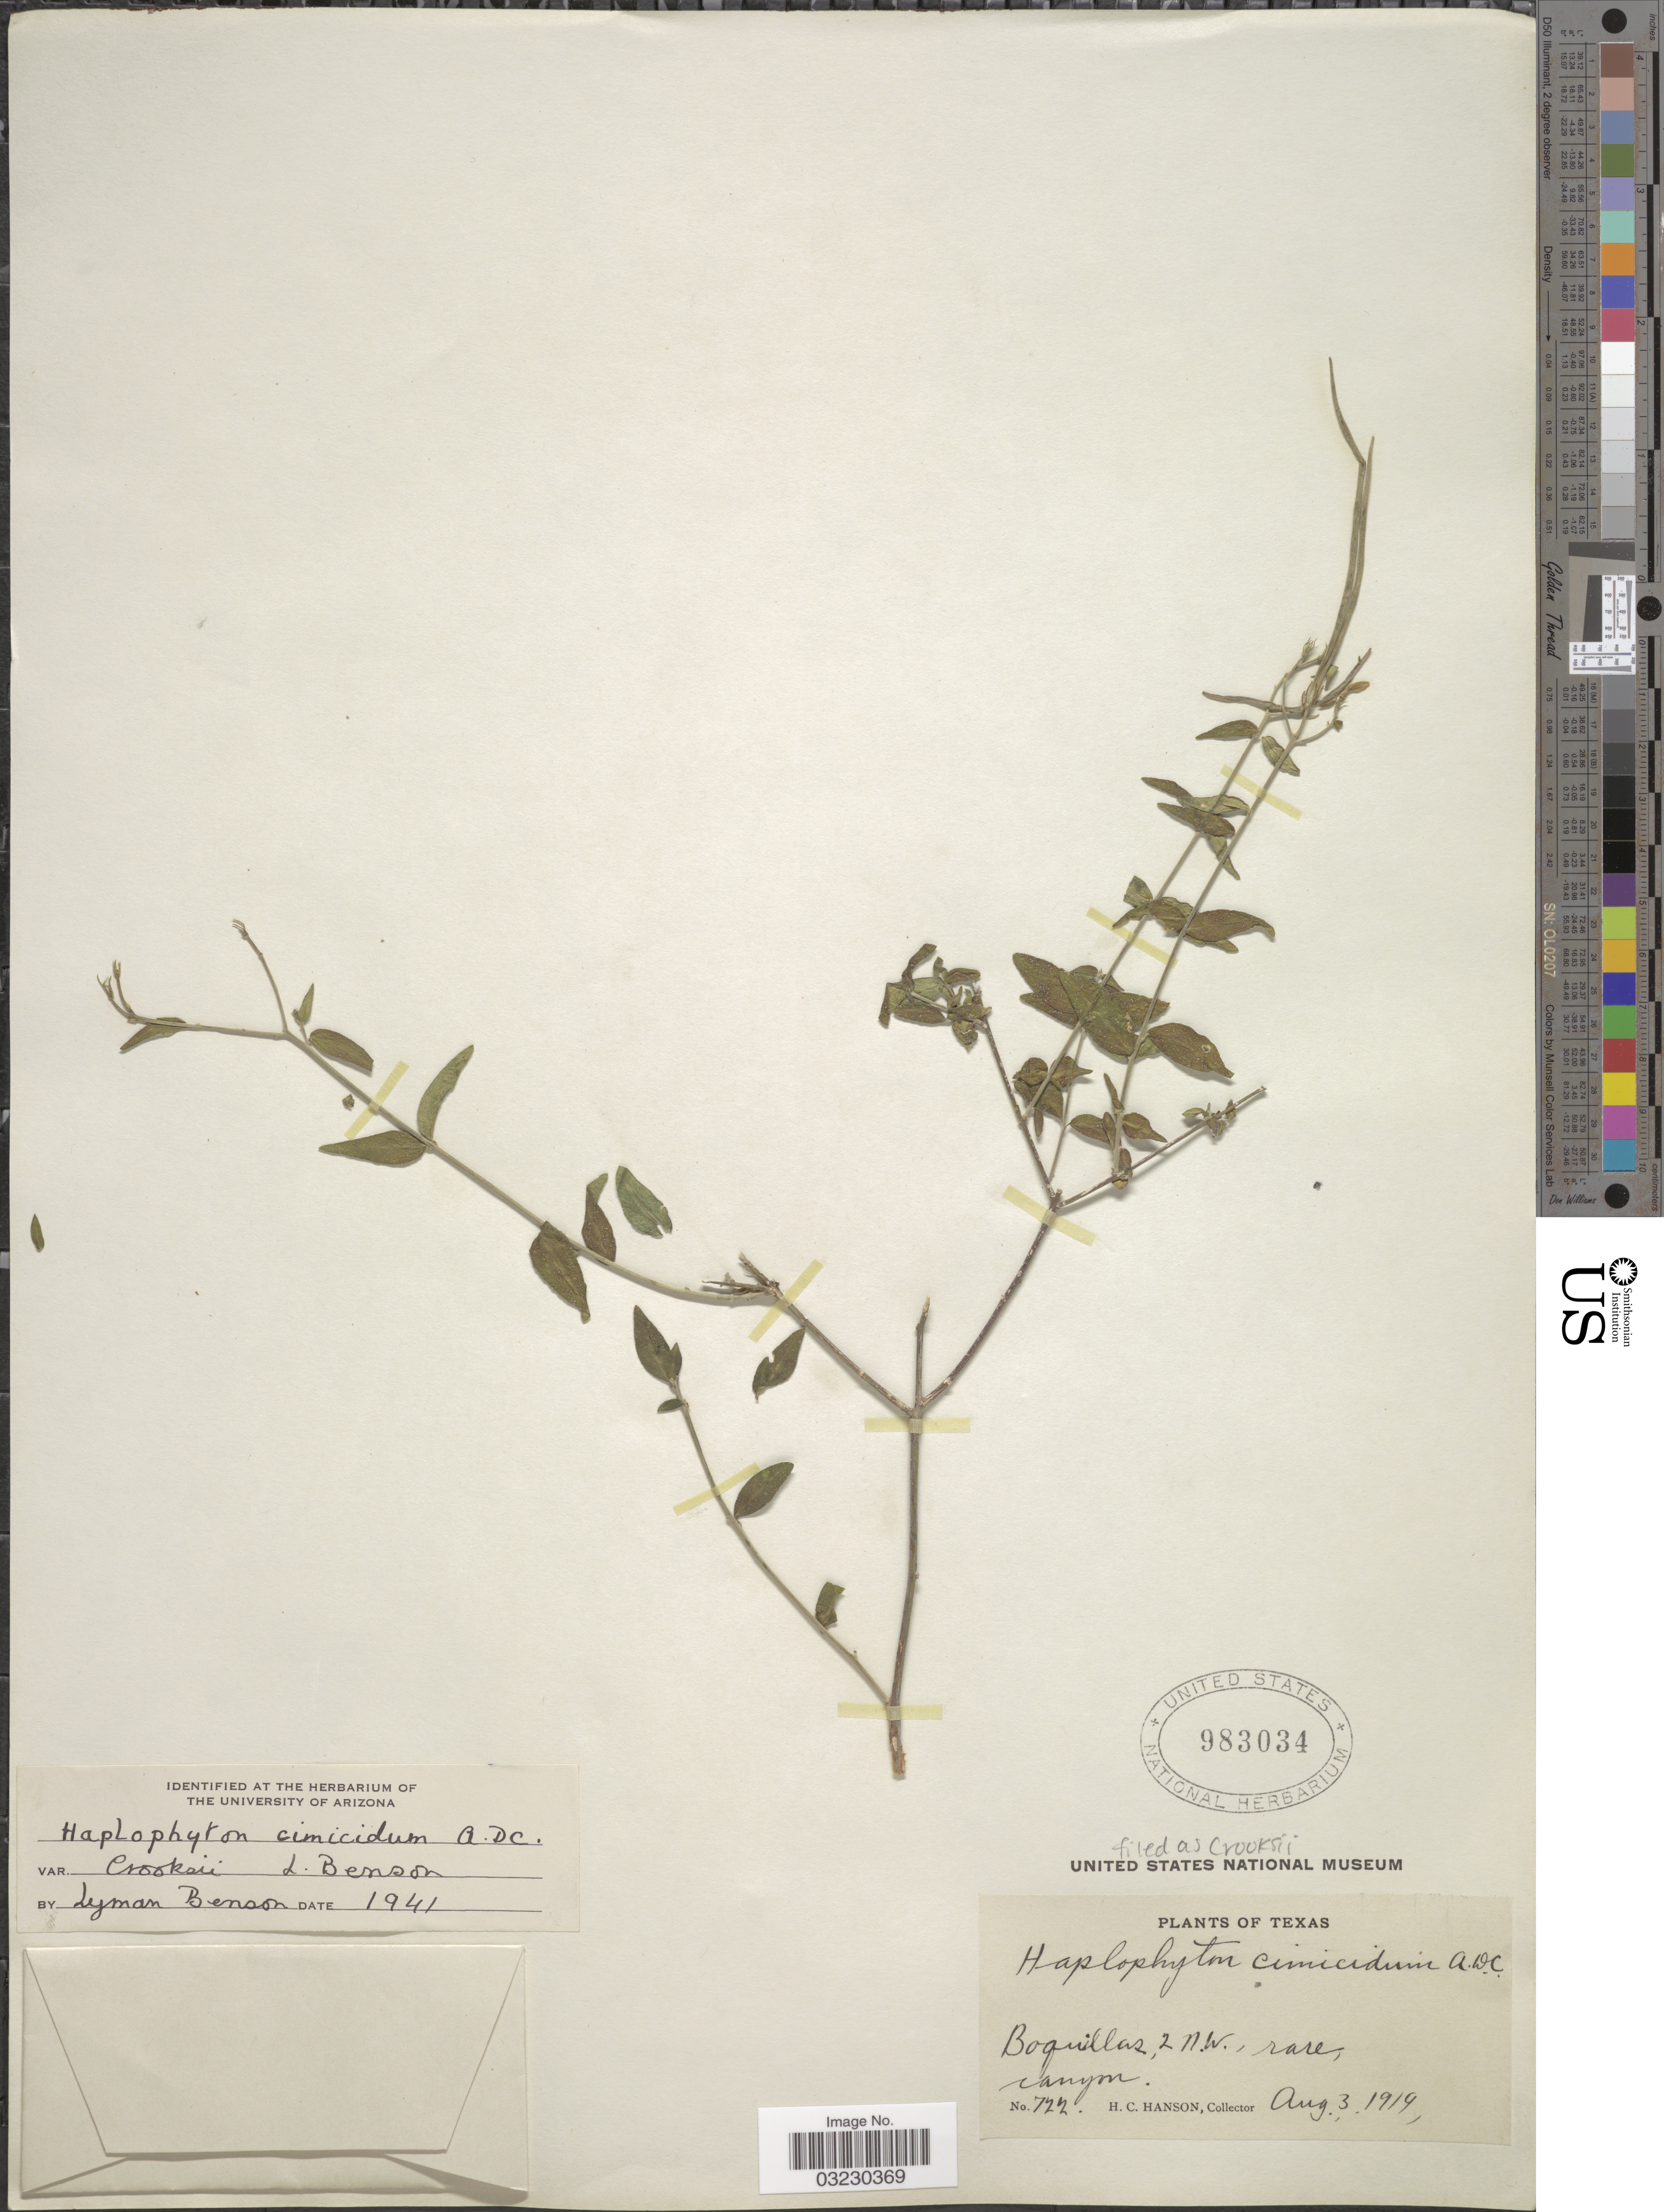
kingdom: Plantae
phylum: Tracheophyta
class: Magnoliopsida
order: Gentianales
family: Apocynaceae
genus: Haplophyton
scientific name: Haplophyton crooksii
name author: (L.D. Benson) L.D. Benson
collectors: H. Hanson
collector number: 722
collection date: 1919-08-03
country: United States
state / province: Texas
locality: Boquillas, 2 N.W., canyon.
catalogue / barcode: US 983034